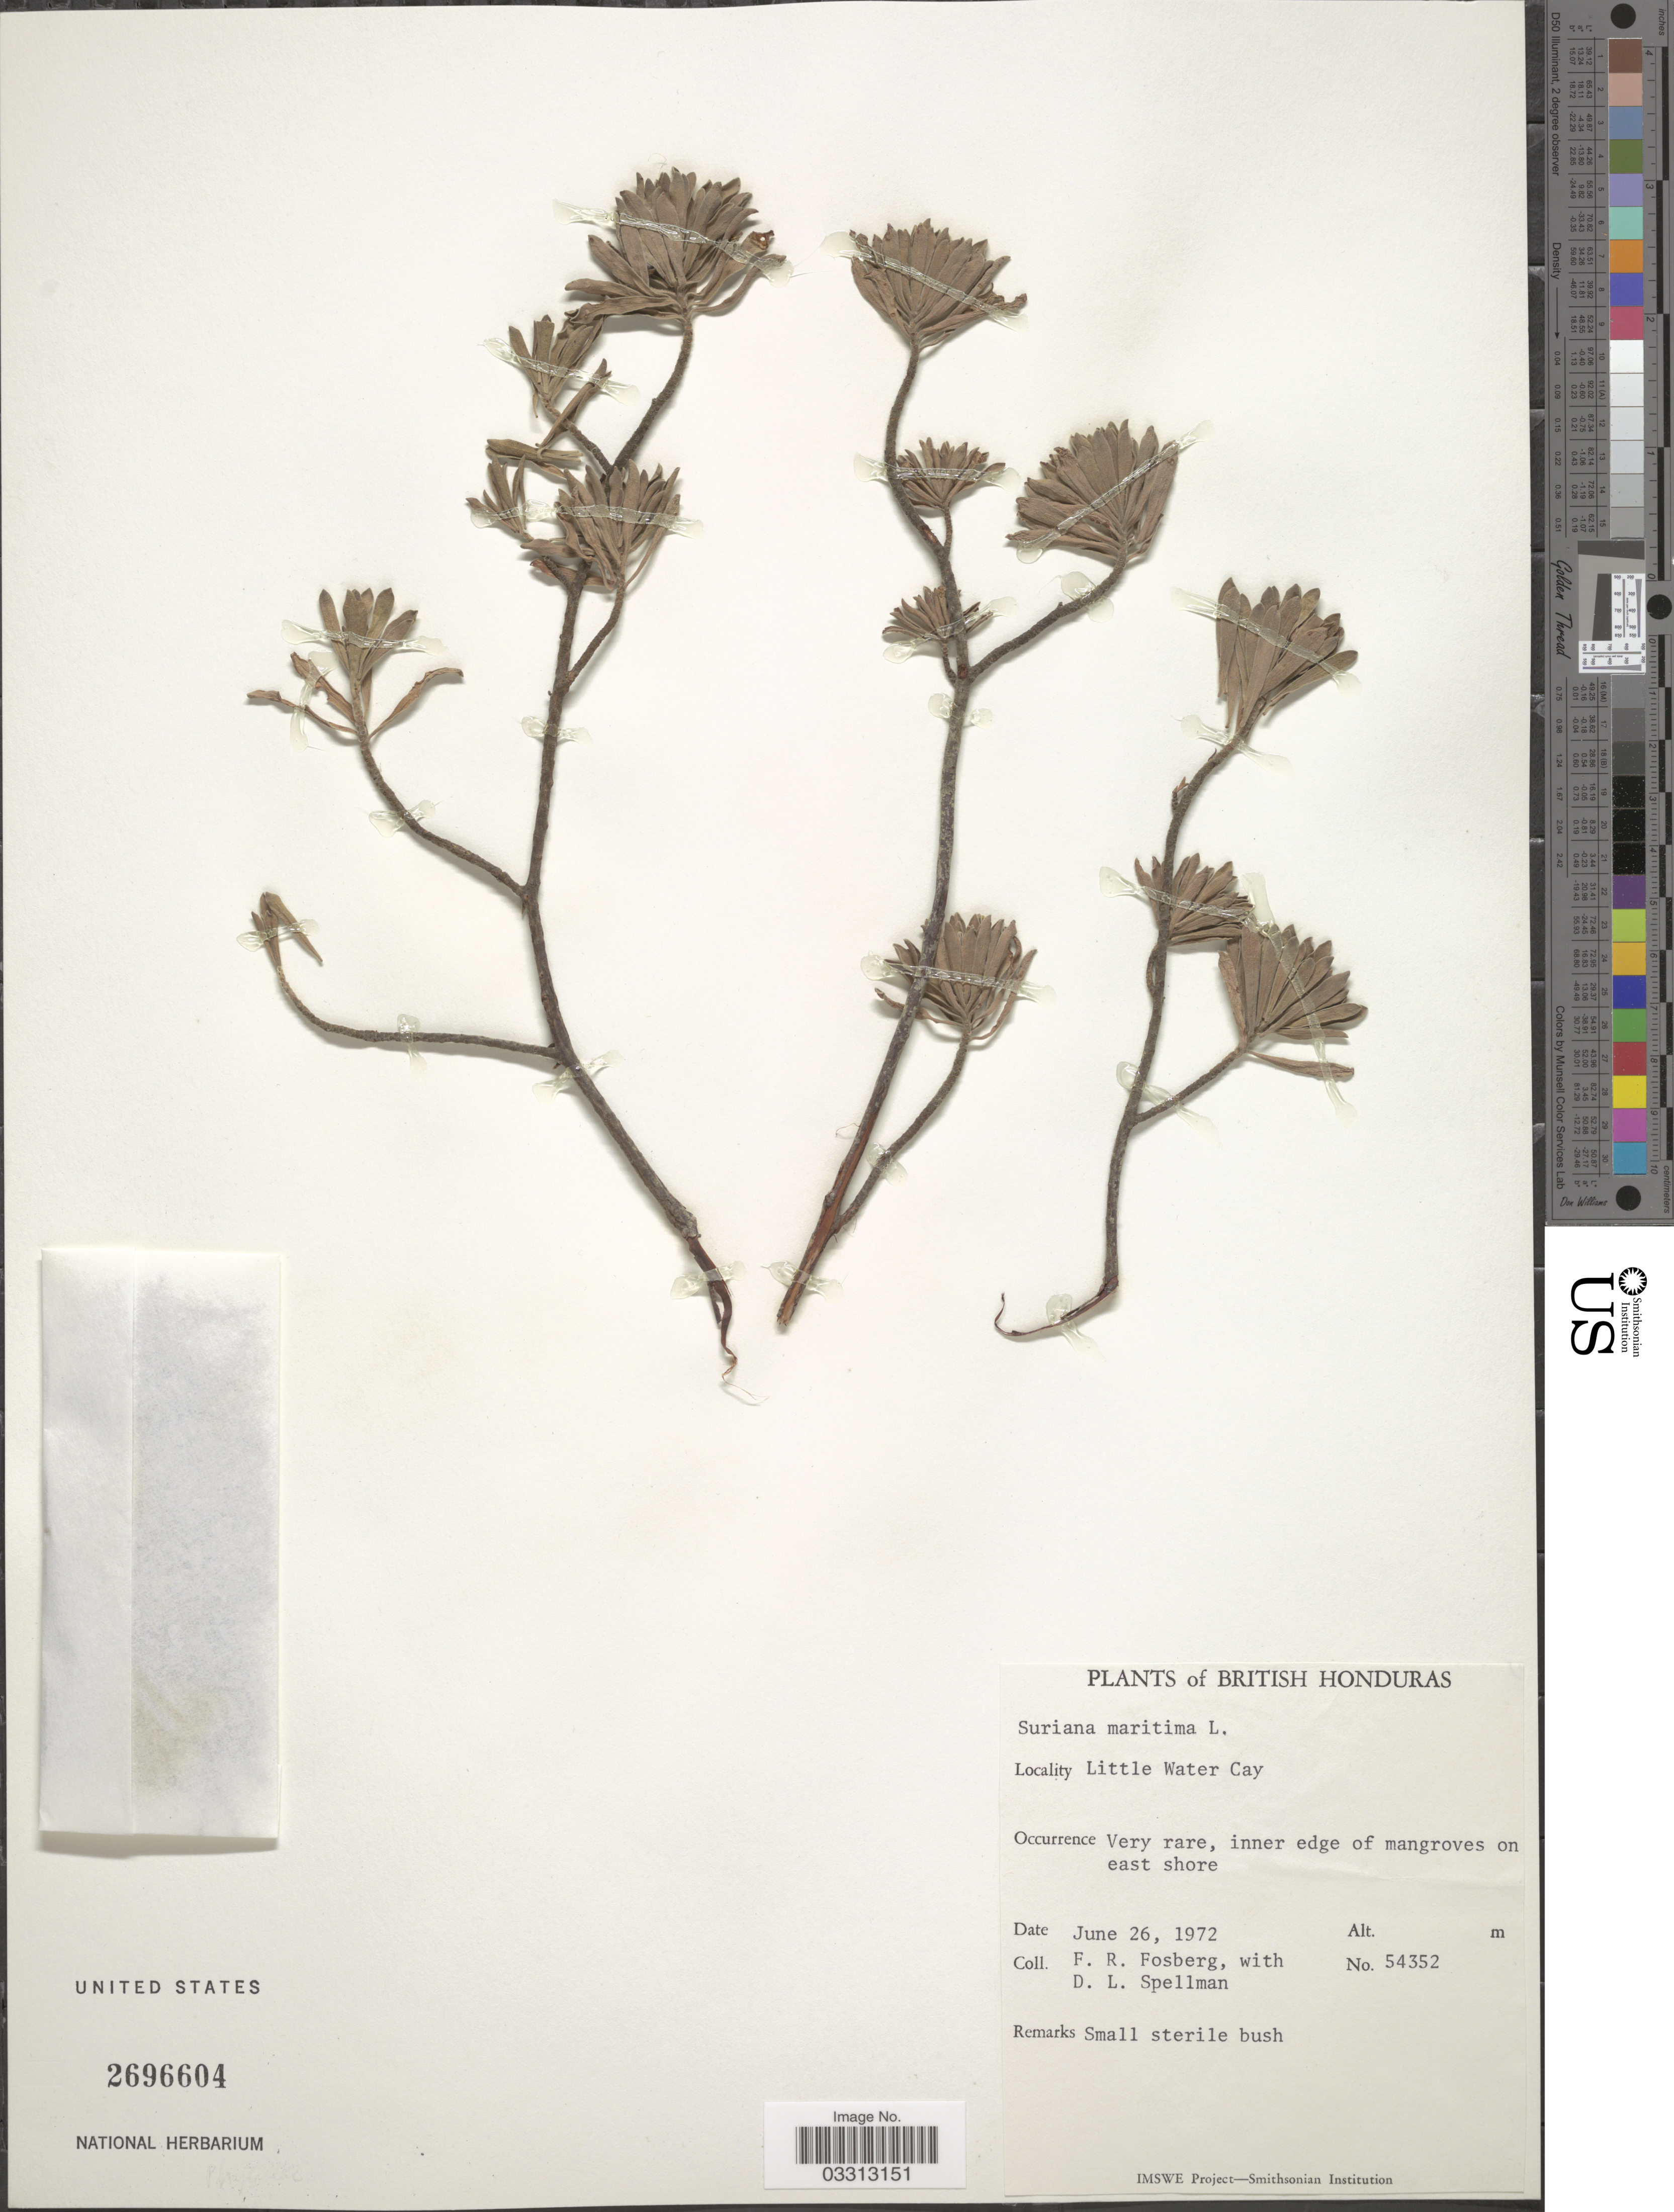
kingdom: Plantae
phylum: Tracheophyta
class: Magnoliopsida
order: Fabales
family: Surianaceae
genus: Suriana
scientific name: Suriana maritima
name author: L.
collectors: F. R. Fosberg & D. L. Spellman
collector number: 54352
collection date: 1972-06-26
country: Belize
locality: British Honduras. Little Water Cay.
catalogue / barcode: US 2696604